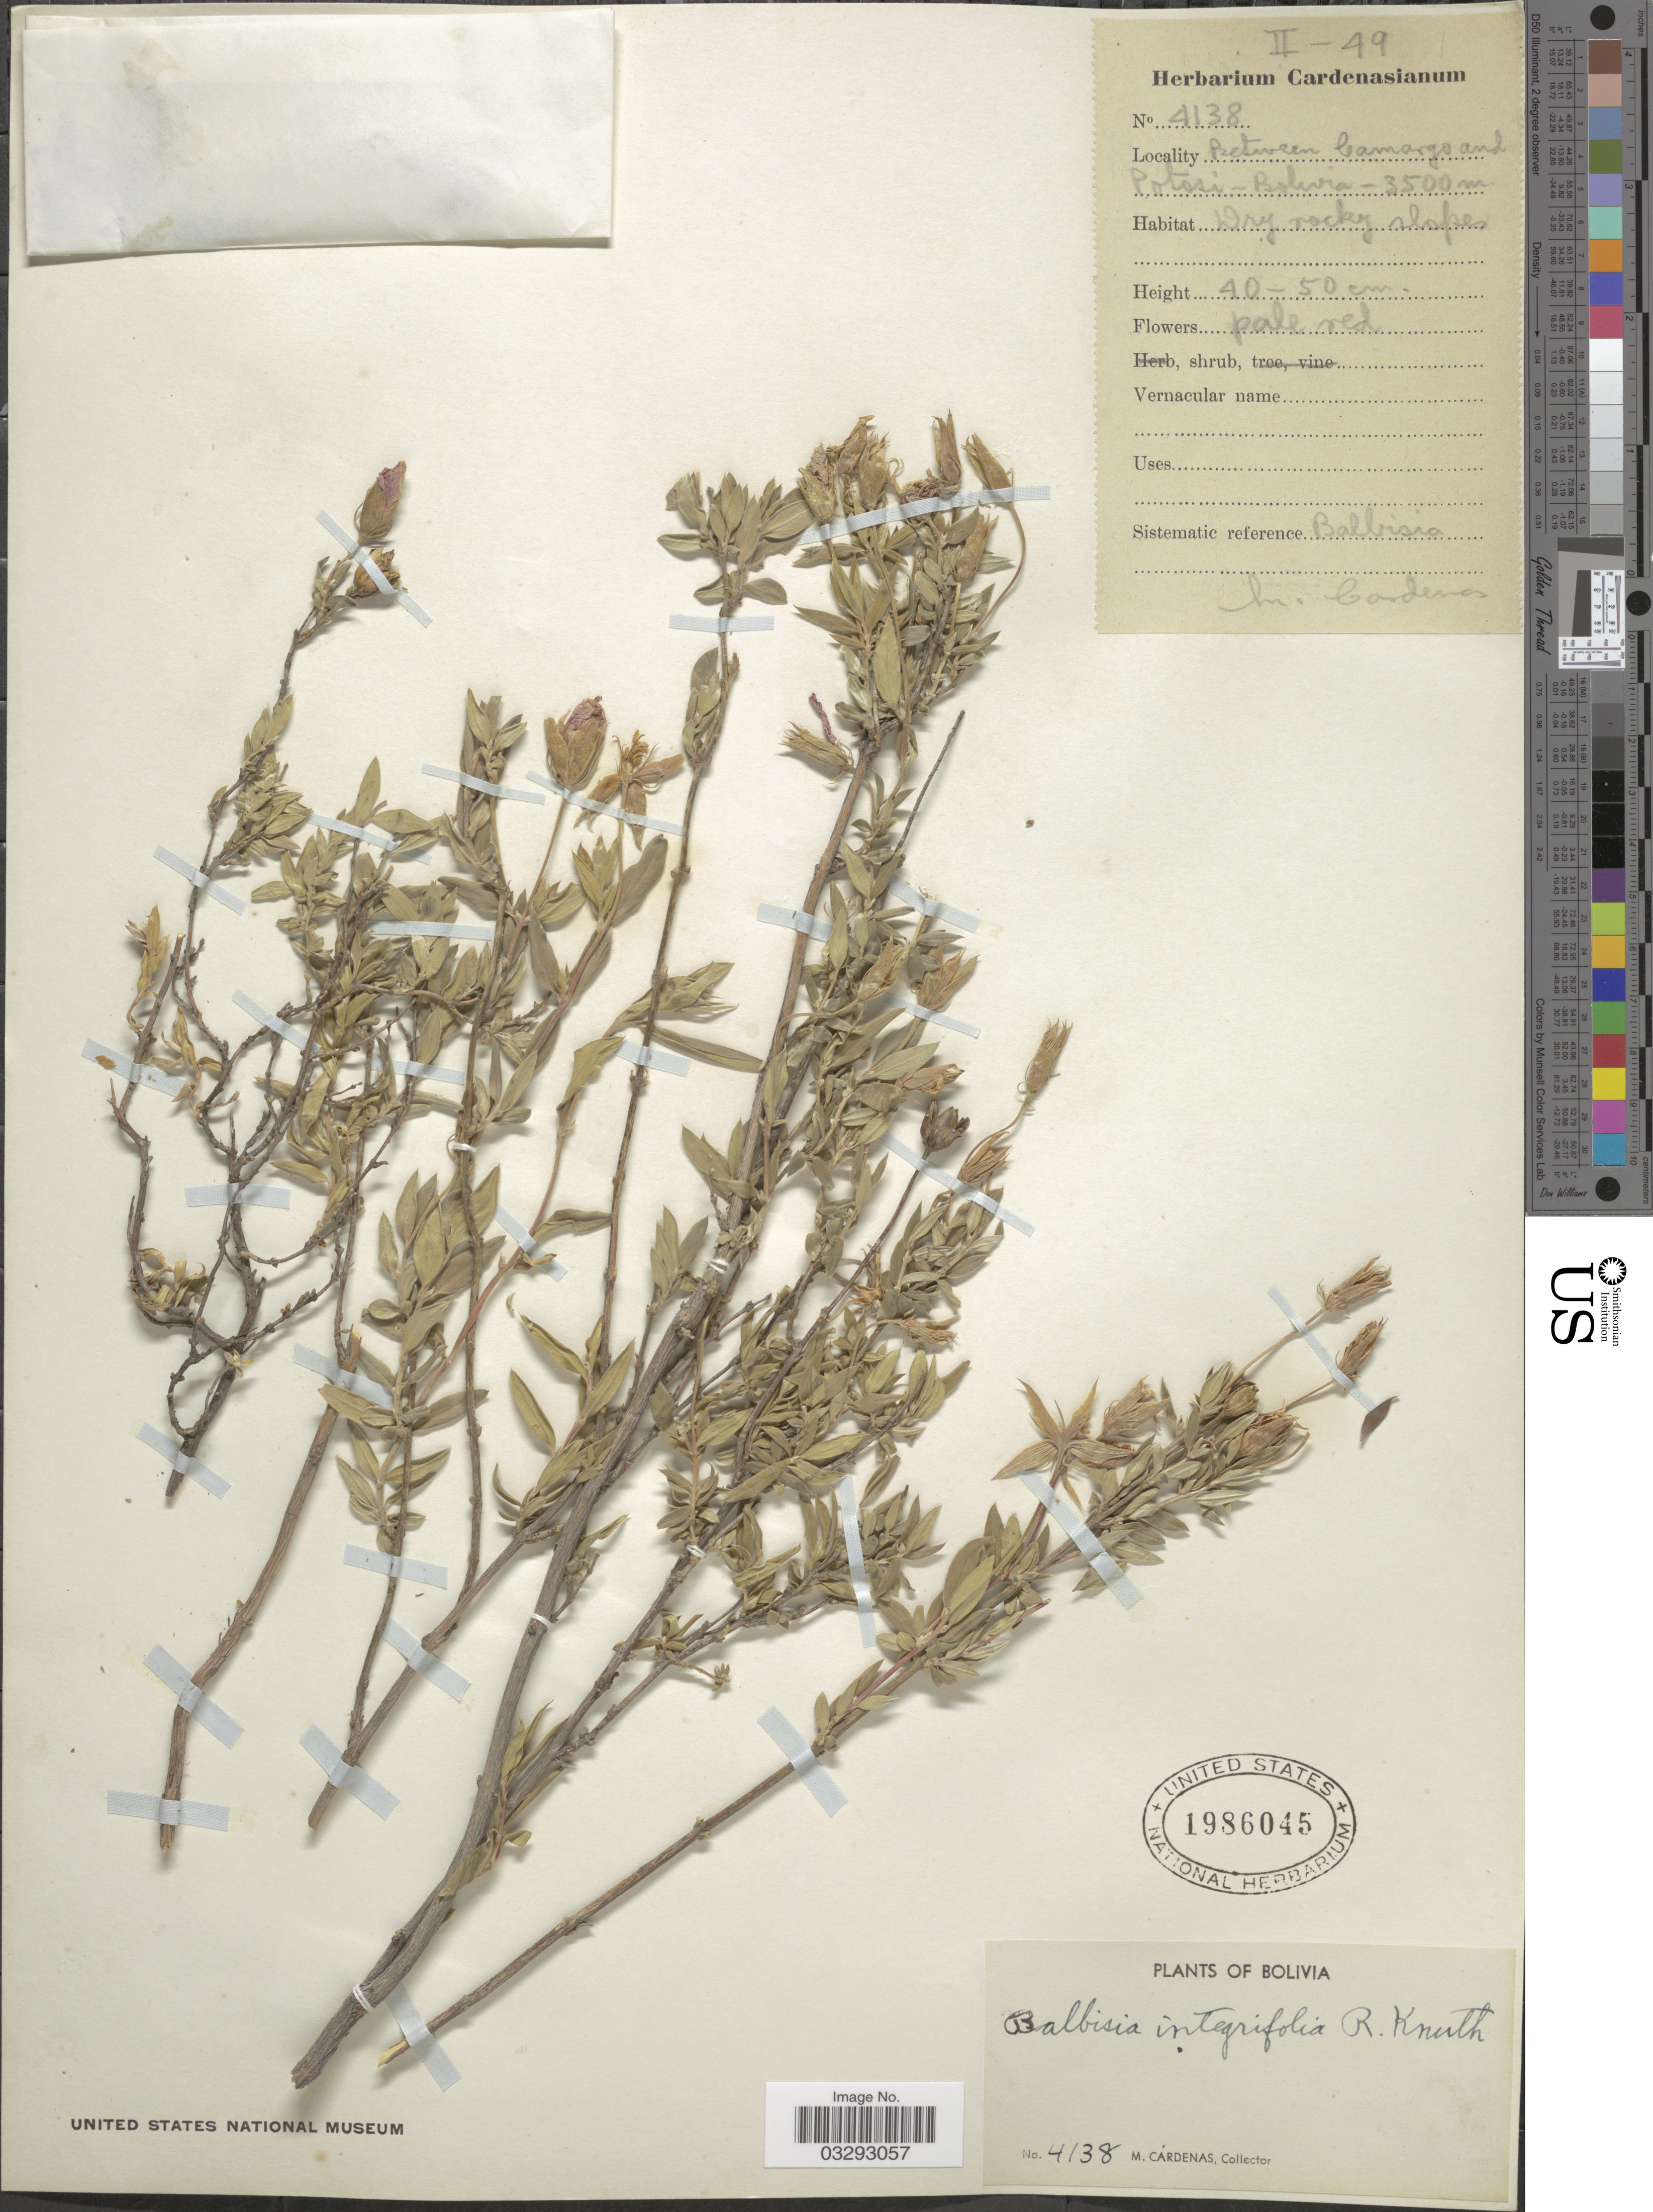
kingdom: Plantae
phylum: Tracheophyta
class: Magnoliopsida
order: Geraniales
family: Vivianiaceae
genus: Balbisia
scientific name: Balbisia integrifolia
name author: R. Knuth in Engl.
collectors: M. Cárdenas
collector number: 4138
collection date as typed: Transcribed d/m/y: /2/49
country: Bolivia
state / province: Potosi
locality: Between Camargo and Potosi.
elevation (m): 3500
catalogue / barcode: US 1986045